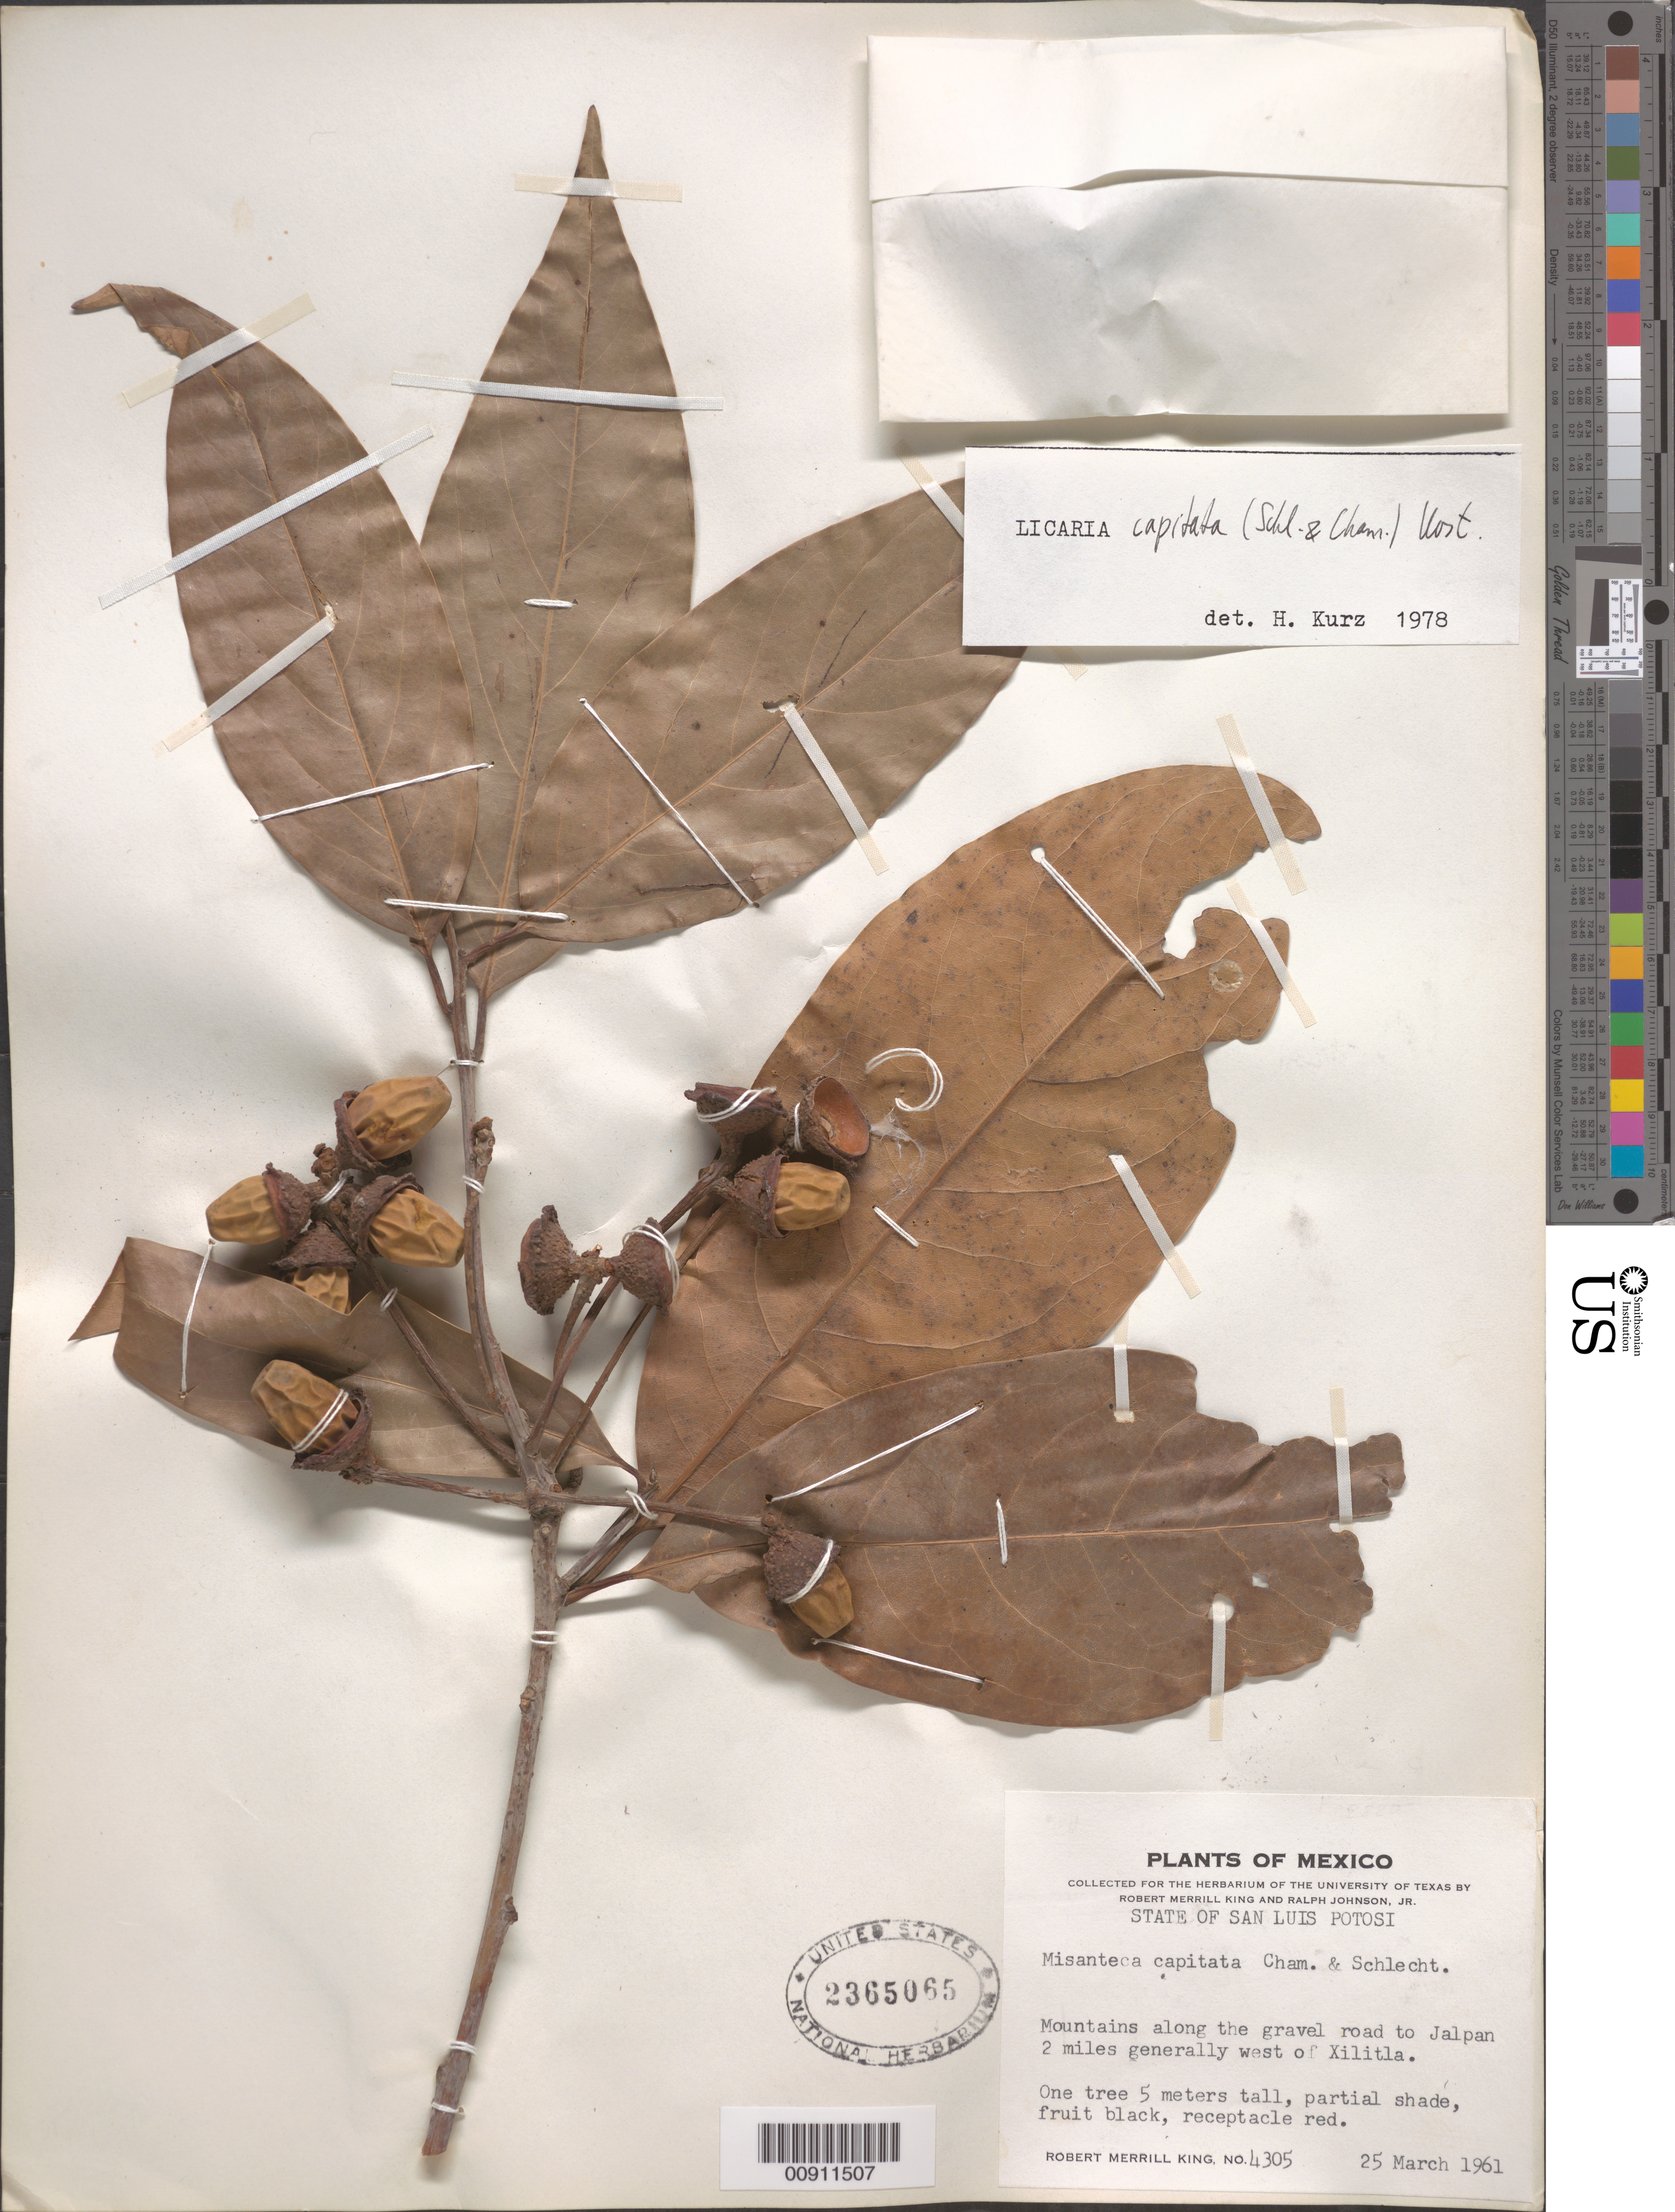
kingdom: Plantae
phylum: Tracheophyta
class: Magnoliopsida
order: Laurales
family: Lauraceae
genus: Licaria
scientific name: Licaria capitata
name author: (Schltdl. & Cham.) Kosterm.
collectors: R. M. King & R. Johnson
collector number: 4305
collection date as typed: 25 Mar 1961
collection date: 1961-03-25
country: Mexico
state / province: San Luis Potosí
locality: San Luis Potosí: Mountains along the gravel road to Jalpan 2 miles generally west of Xilitla.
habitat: Mountains along gravel road. Partial shade.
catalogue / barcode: US 2365065